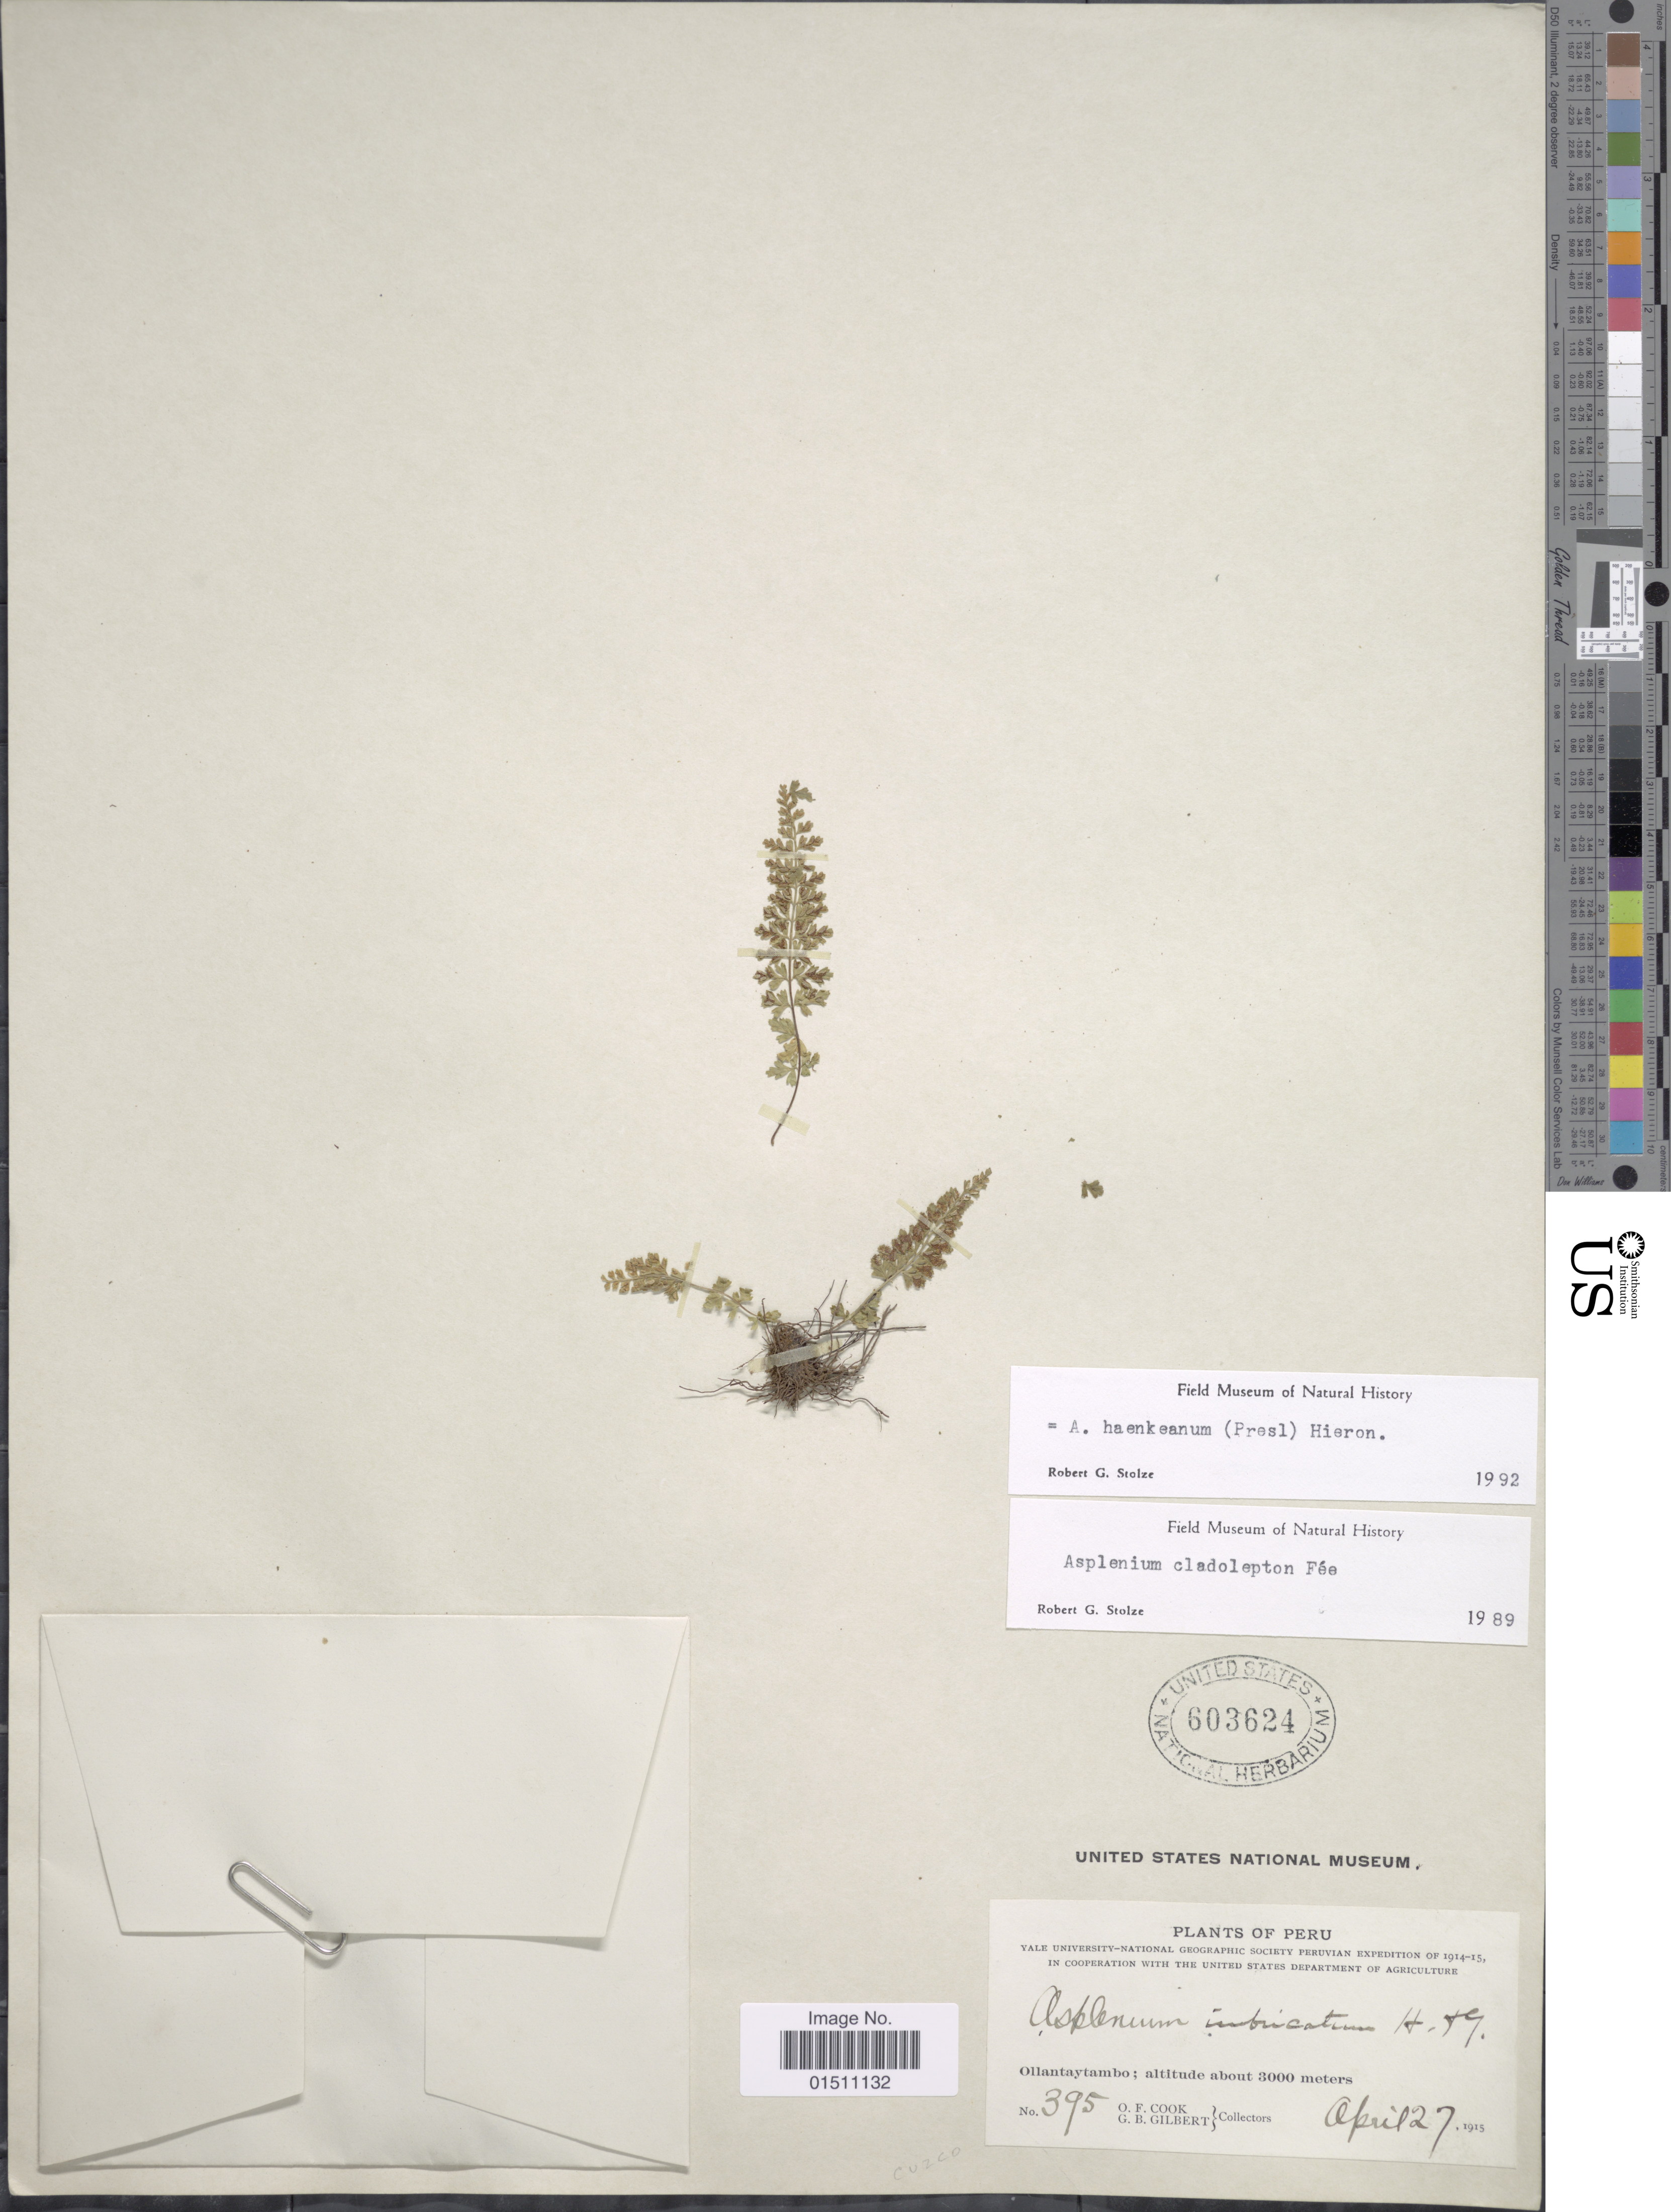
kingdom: Plantae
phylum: Tracheophyta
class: Polypodiopsida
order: Polypodiales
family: Aspleniaceae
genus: Asplenium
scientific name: Asplenium haenkeanum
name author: (C. Presl) Hieron.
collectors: O. F. Cook & G. B. Gilbert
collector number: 395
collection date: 1915-04-27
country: Peru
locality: Peru, Ollantaytambo.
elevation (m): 3000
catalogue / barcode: US 603624